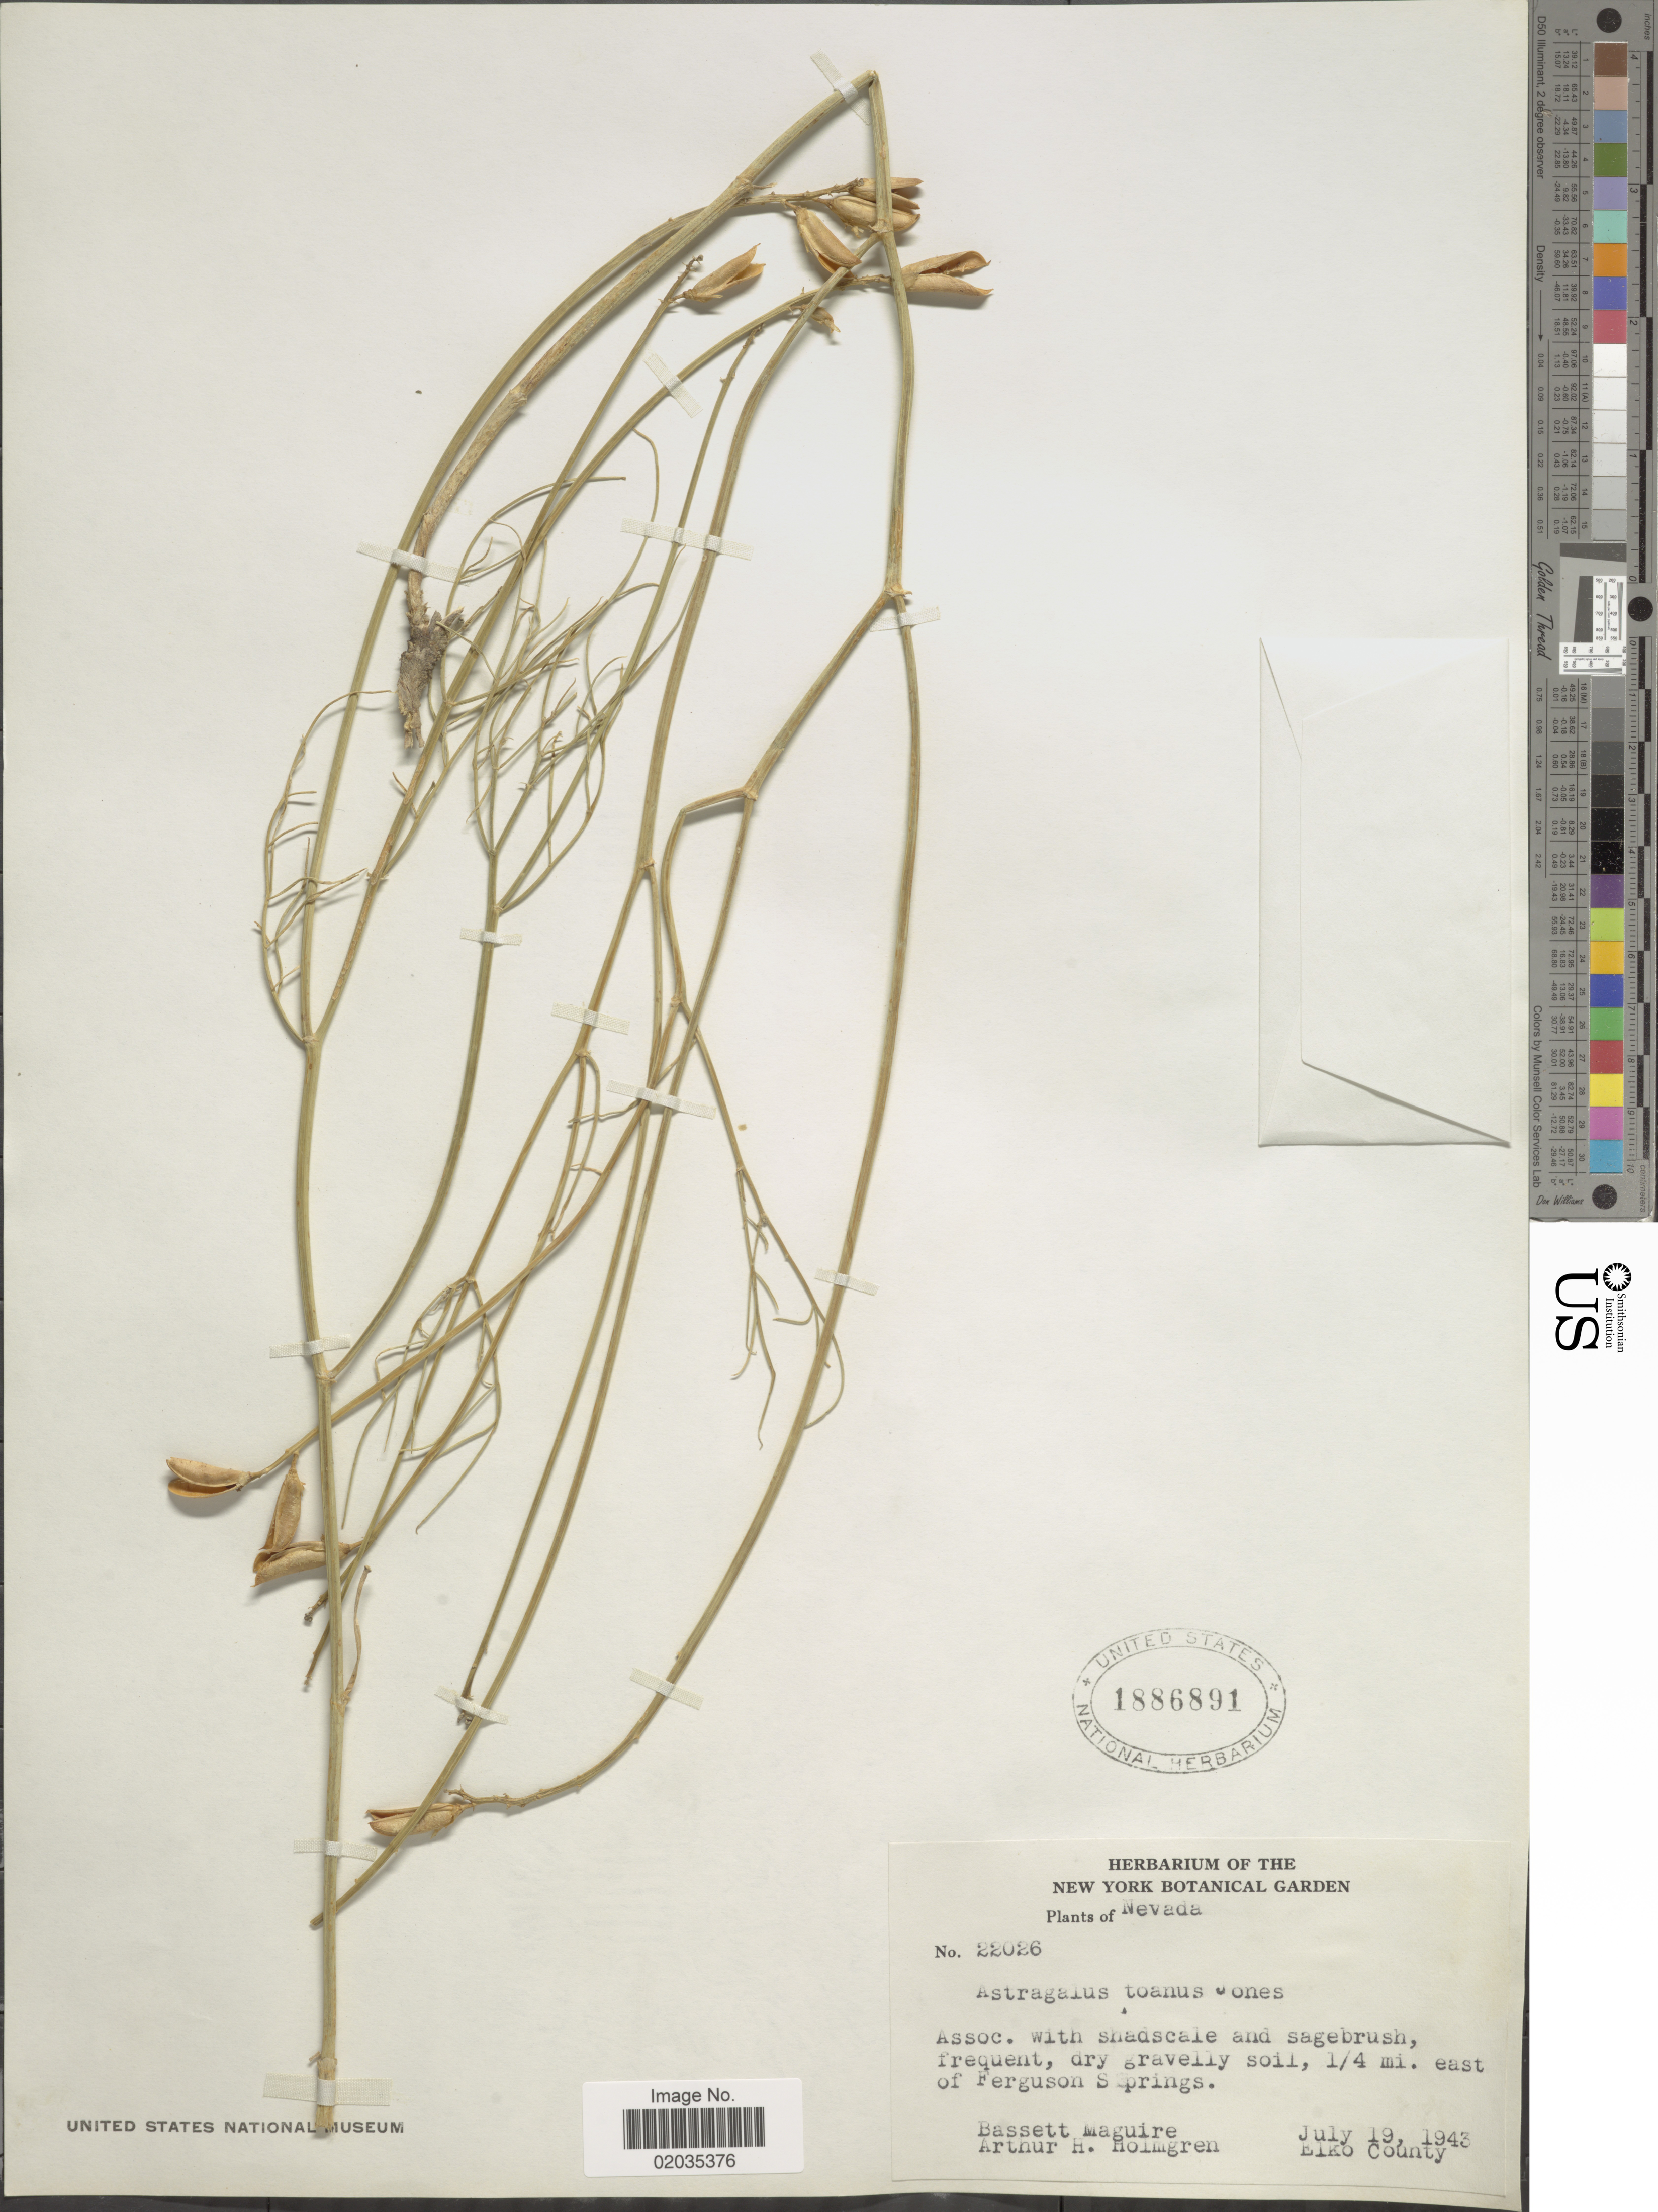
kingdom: Plantae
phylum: Tracheophyta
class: Magnoliopsida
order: Fabales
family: Fabaceae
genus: Astragalus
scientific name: Astragalus toanus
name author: M.E. Jones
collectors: B. Maguire & A. H. Holmgren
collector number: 22026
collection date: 1943-07-19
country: United States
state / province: Nevada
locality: Elko County. 1/4 mi. east of Ferguson Springs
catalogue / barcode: US 1886891